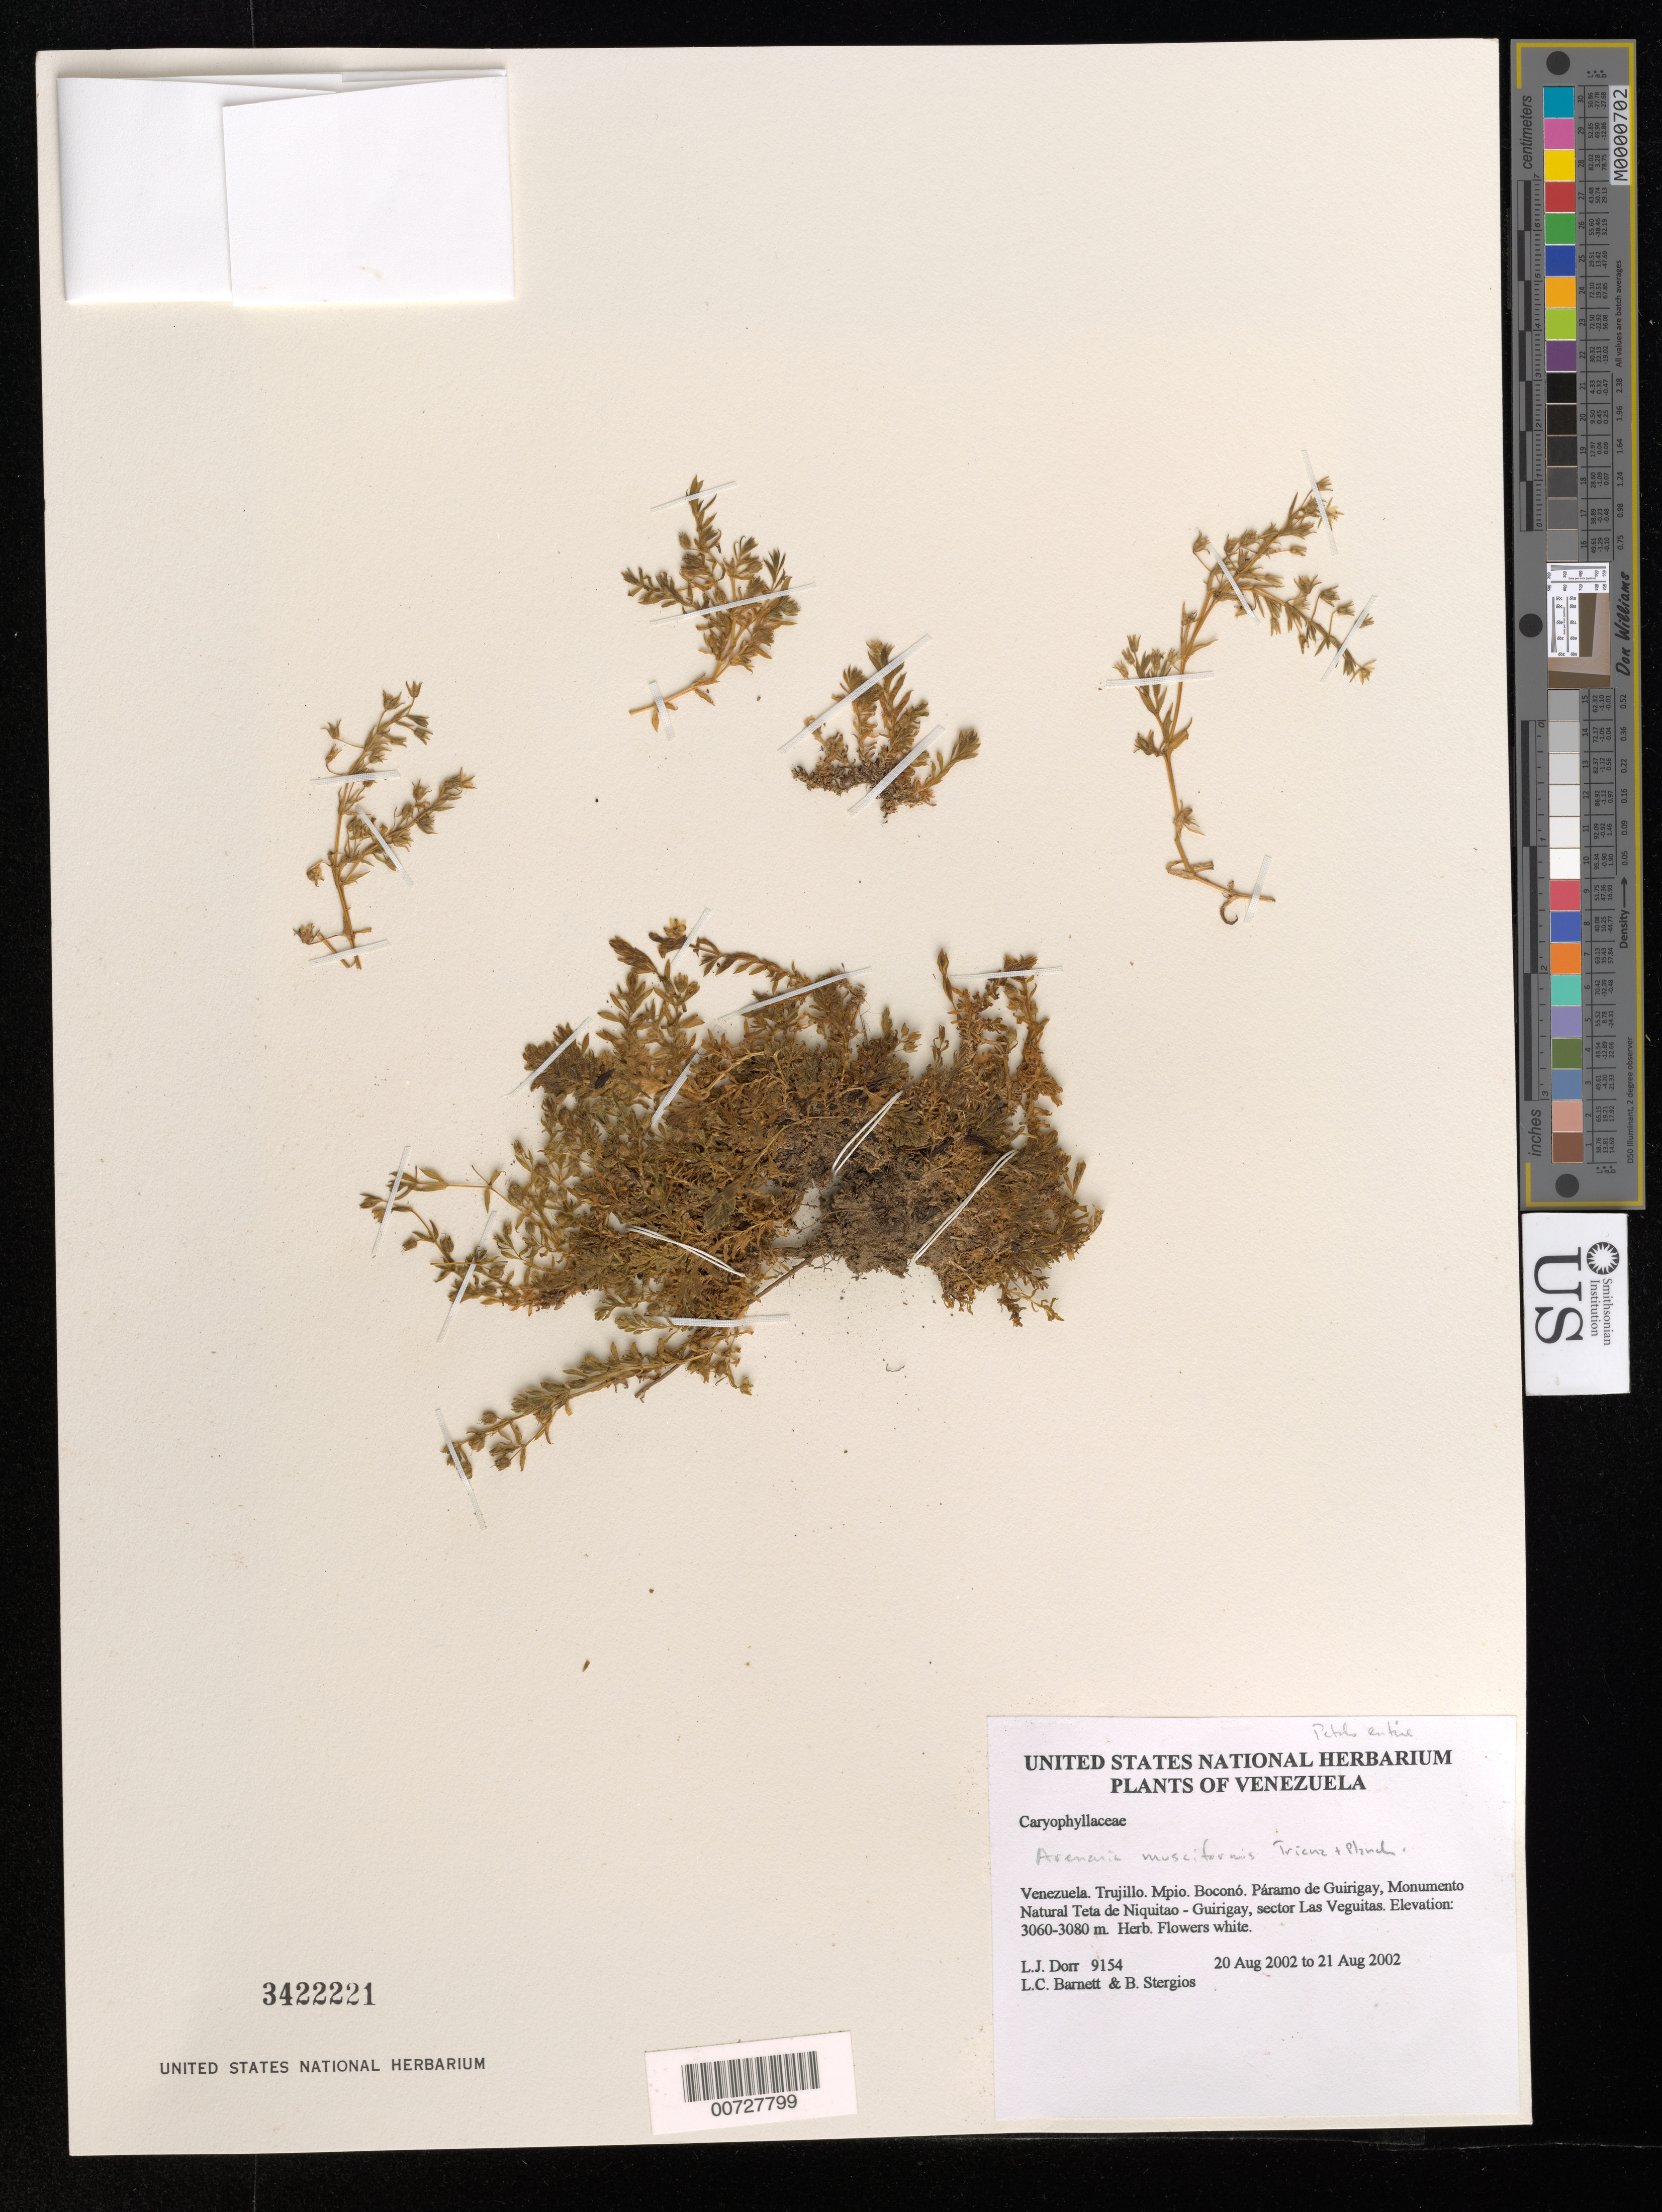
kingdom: Plantae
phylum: Tracheophyta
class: Magnoliopsida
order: Caryophyllales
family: Caryophyllaceae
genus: Arenaria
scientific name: Arenaria musciformis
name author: Triana & Planch.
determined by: Dorr, L. J., (BOT), Smithsonian Institution - National Museum of Natural History (UNITED STATES)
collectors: L. J. Dorr, L. C. Barnett & B. G. Stergios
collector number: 9154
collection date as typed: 20 Aug 2002 to 21 Aug 2002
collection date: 2002-08-20/2002-08-21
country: Venezuela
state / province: Trujillo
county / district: Boconó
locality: Páramo de Guirigay, Monumento Natural Teta de Niquitao - Guirigay, sector Las Veguitas.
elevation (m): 3060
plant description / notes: PORT, US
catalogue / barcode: US 3422221